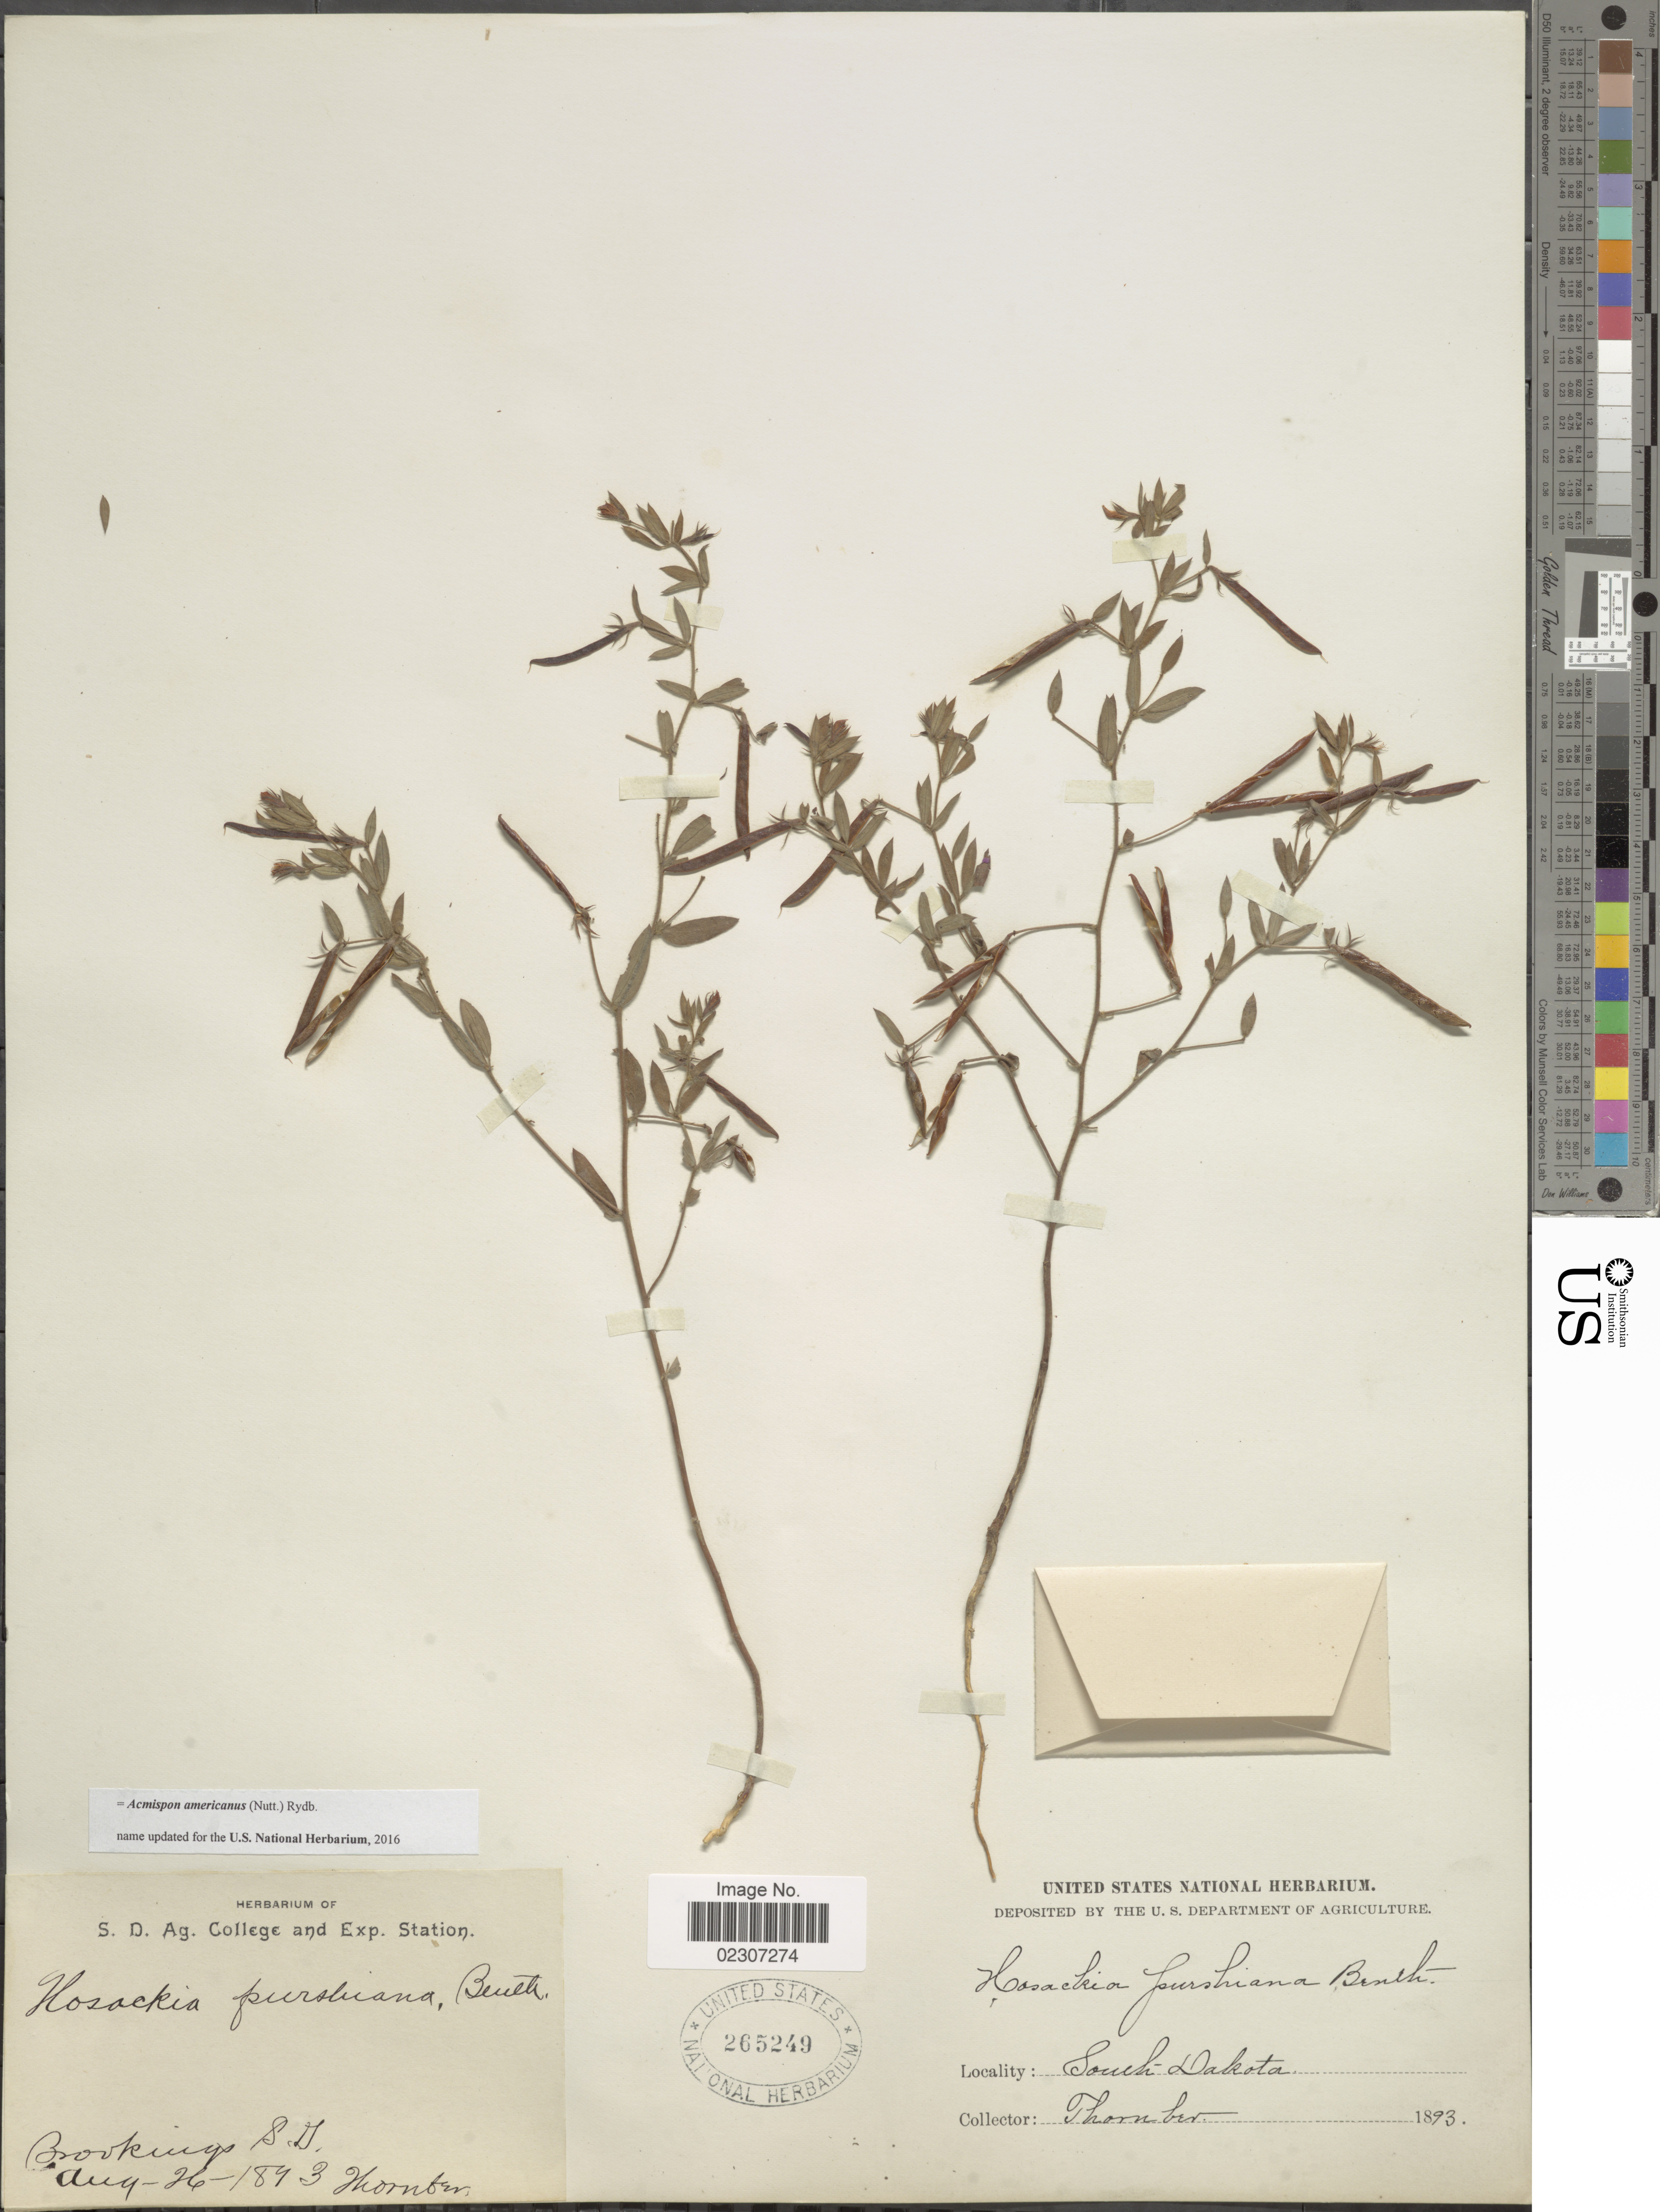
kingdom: Plantae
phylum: Tracheophyta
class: Magnoliopsida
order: Fabales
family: Fabaceae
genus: Acmispon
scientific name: Acmispon americanus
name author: (Nutt.) Rydb.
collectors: J. Thornber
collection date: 1893-08-26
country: United States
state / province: South Dakota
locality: South Dakota. Brookings S.J.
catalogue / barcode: US 265249